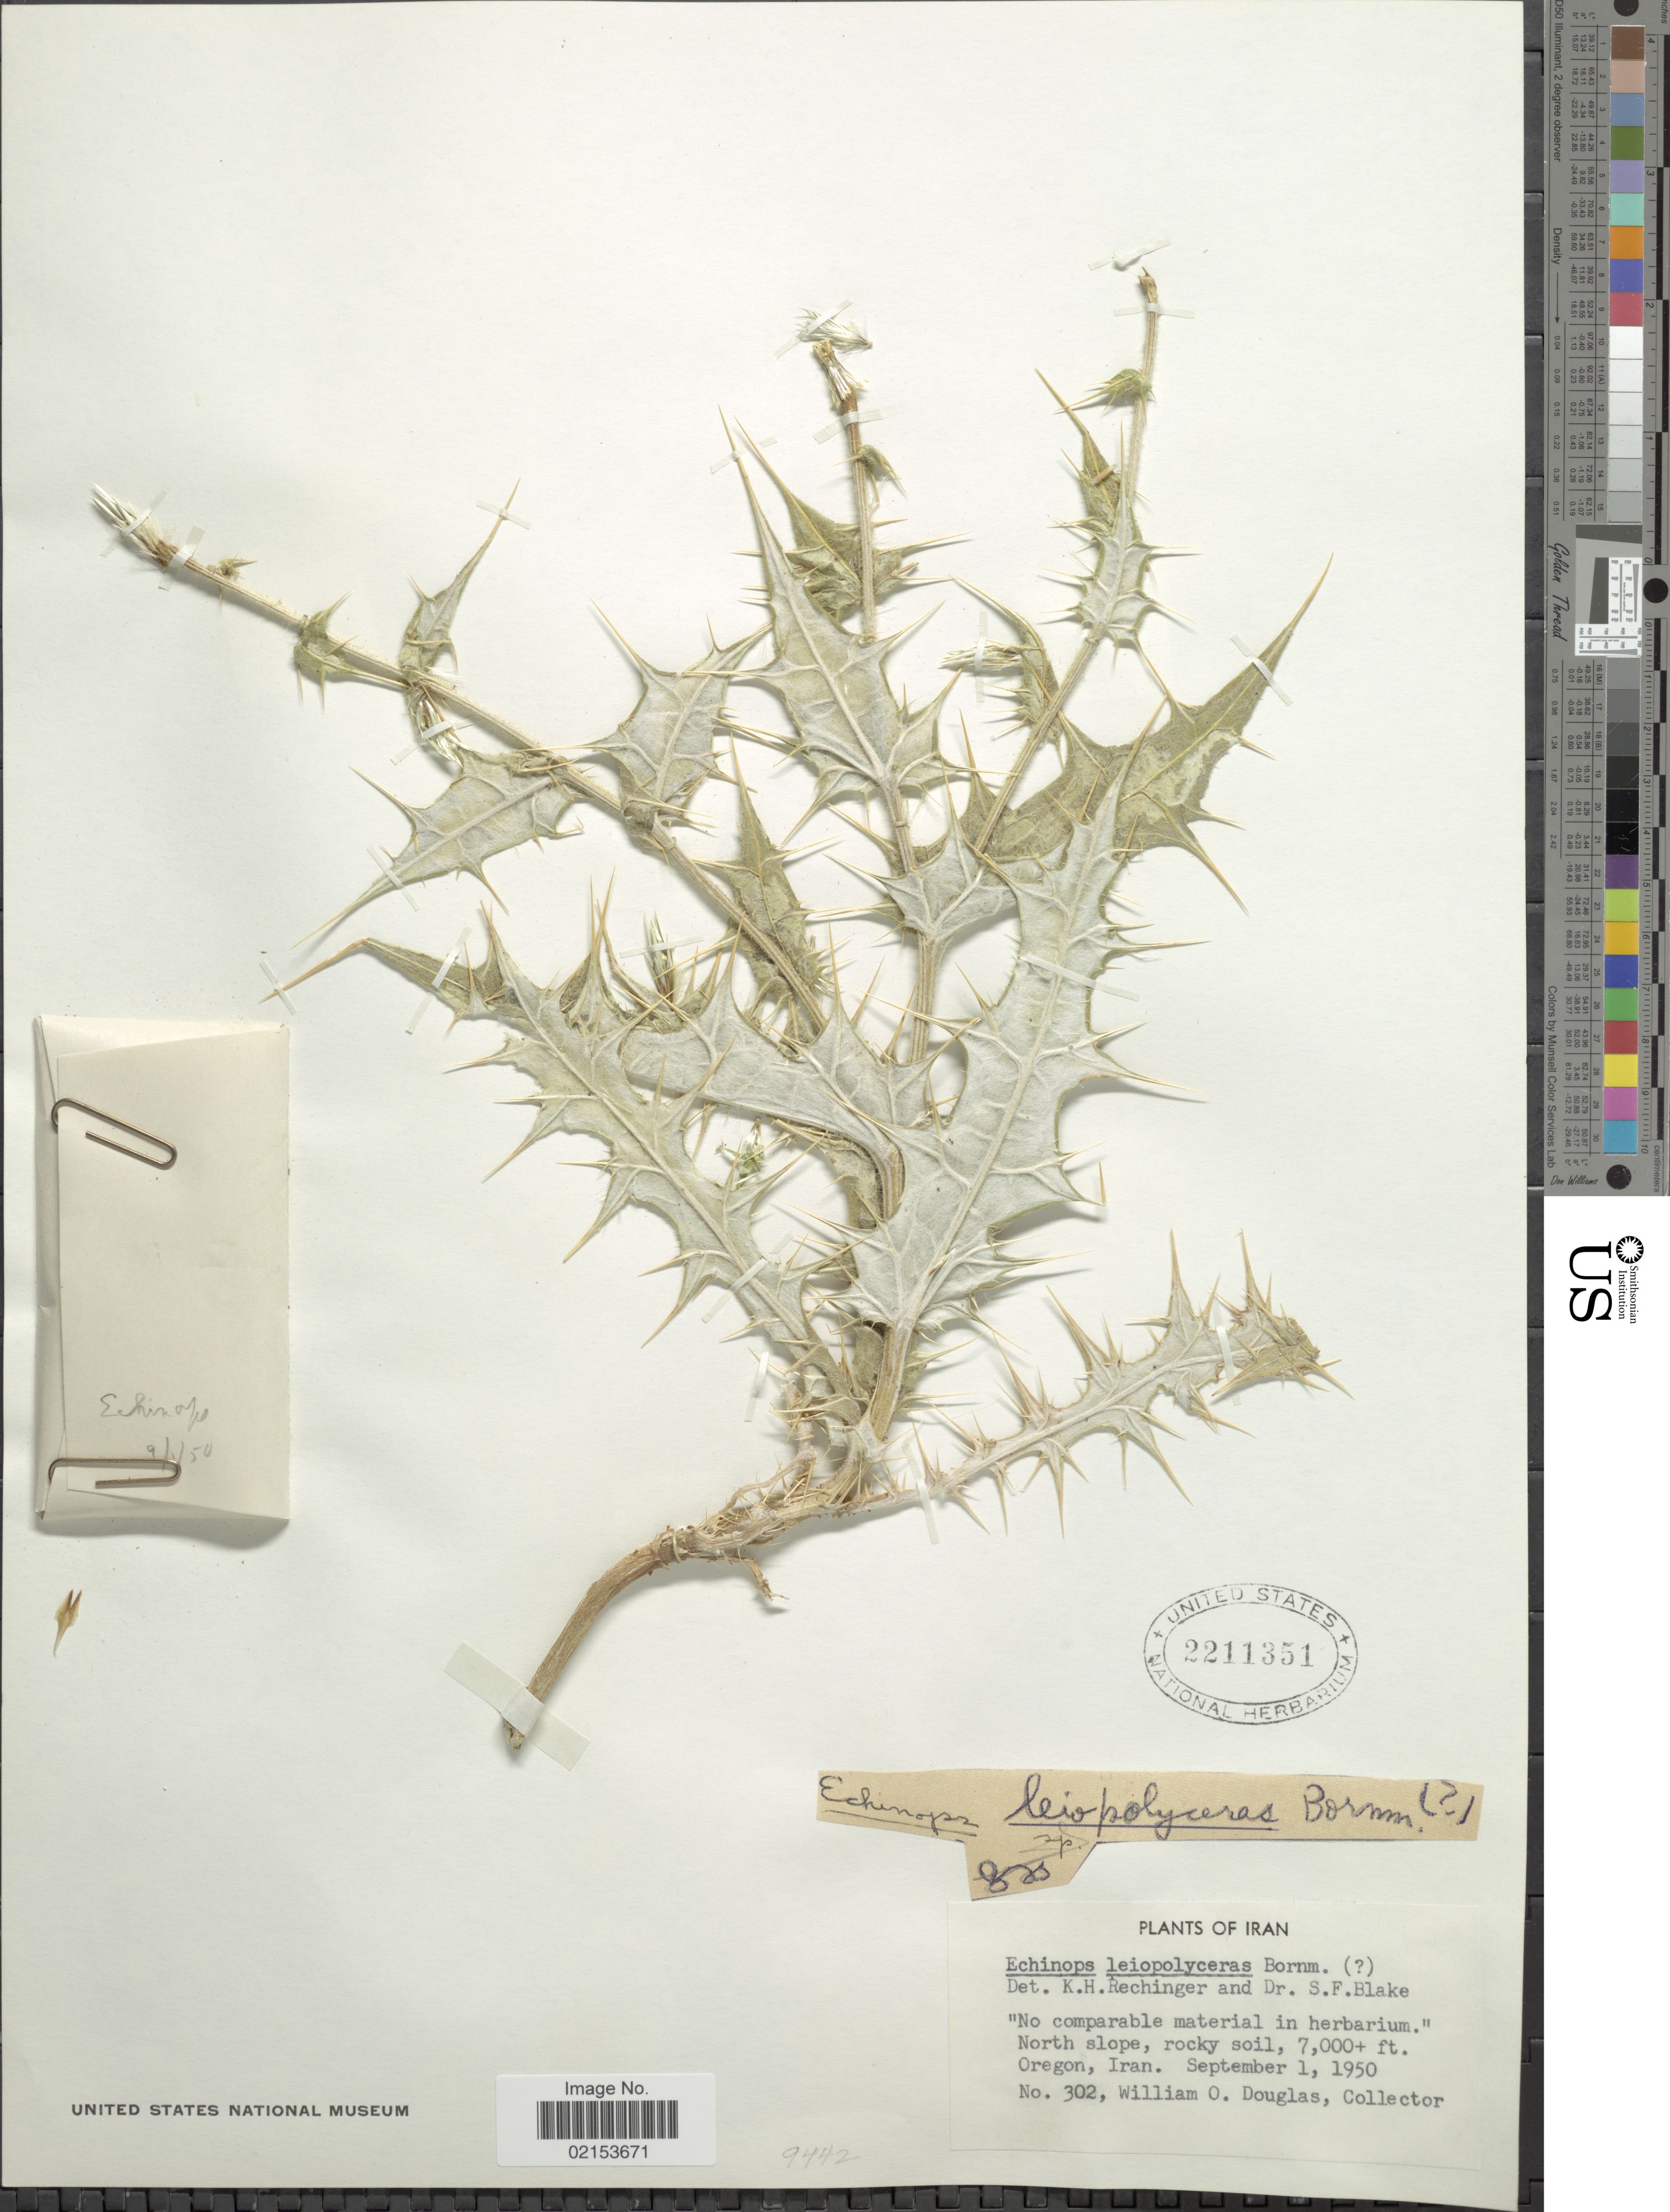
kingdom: Plantae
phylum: Tracheophyta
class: Magnoliopsida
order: Asterales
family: Asteraceae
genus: Echinops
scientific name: Echinops leiopolyceras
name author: Bornm.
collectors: W. Douglas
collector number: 302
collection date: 1950-09-01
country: Iran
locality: Oregon, Iran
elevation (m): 2134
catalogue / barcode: US 2211351